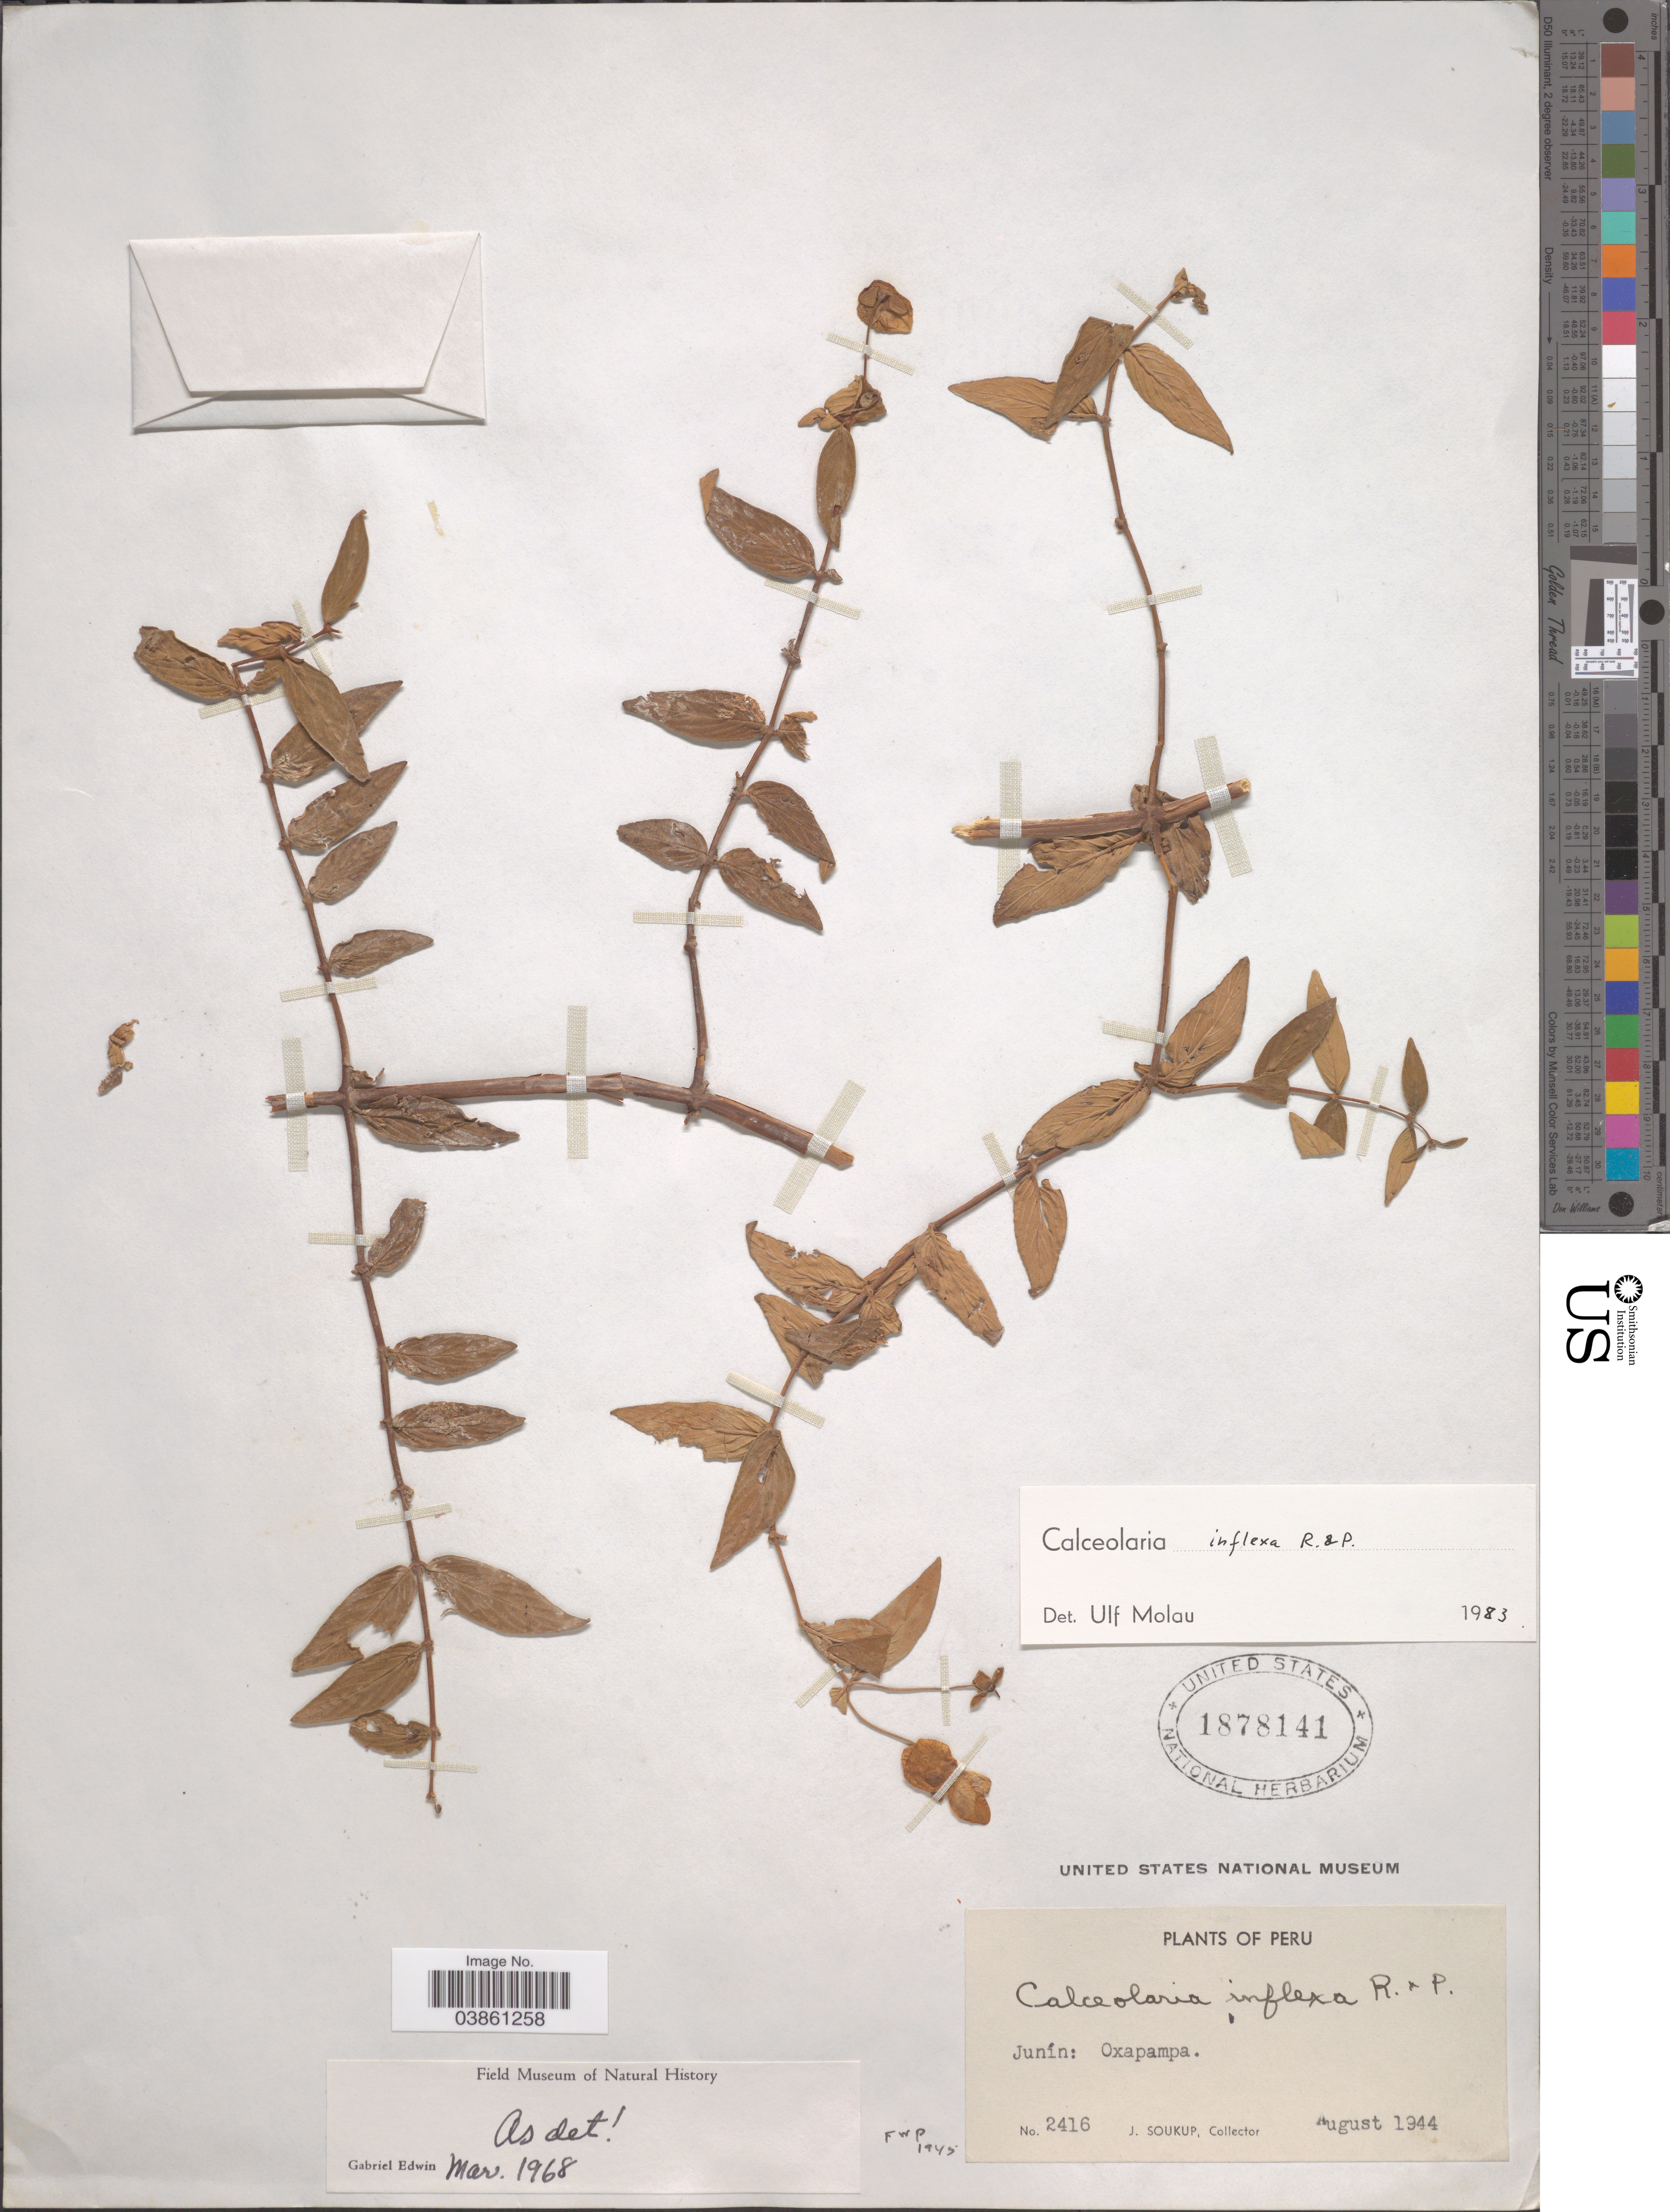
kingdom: Plantae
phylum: Tracheophyta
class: Magnoliopsida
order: Lamiales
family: Calceolariaceae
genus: Calceolaria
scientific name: Calceolaria inflexa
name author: Ruiz & Pav.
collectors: J. Soukup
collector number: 2416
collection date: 1944-08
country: Peru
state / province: Junín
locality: Oxapampa.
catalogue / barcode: US 1878141